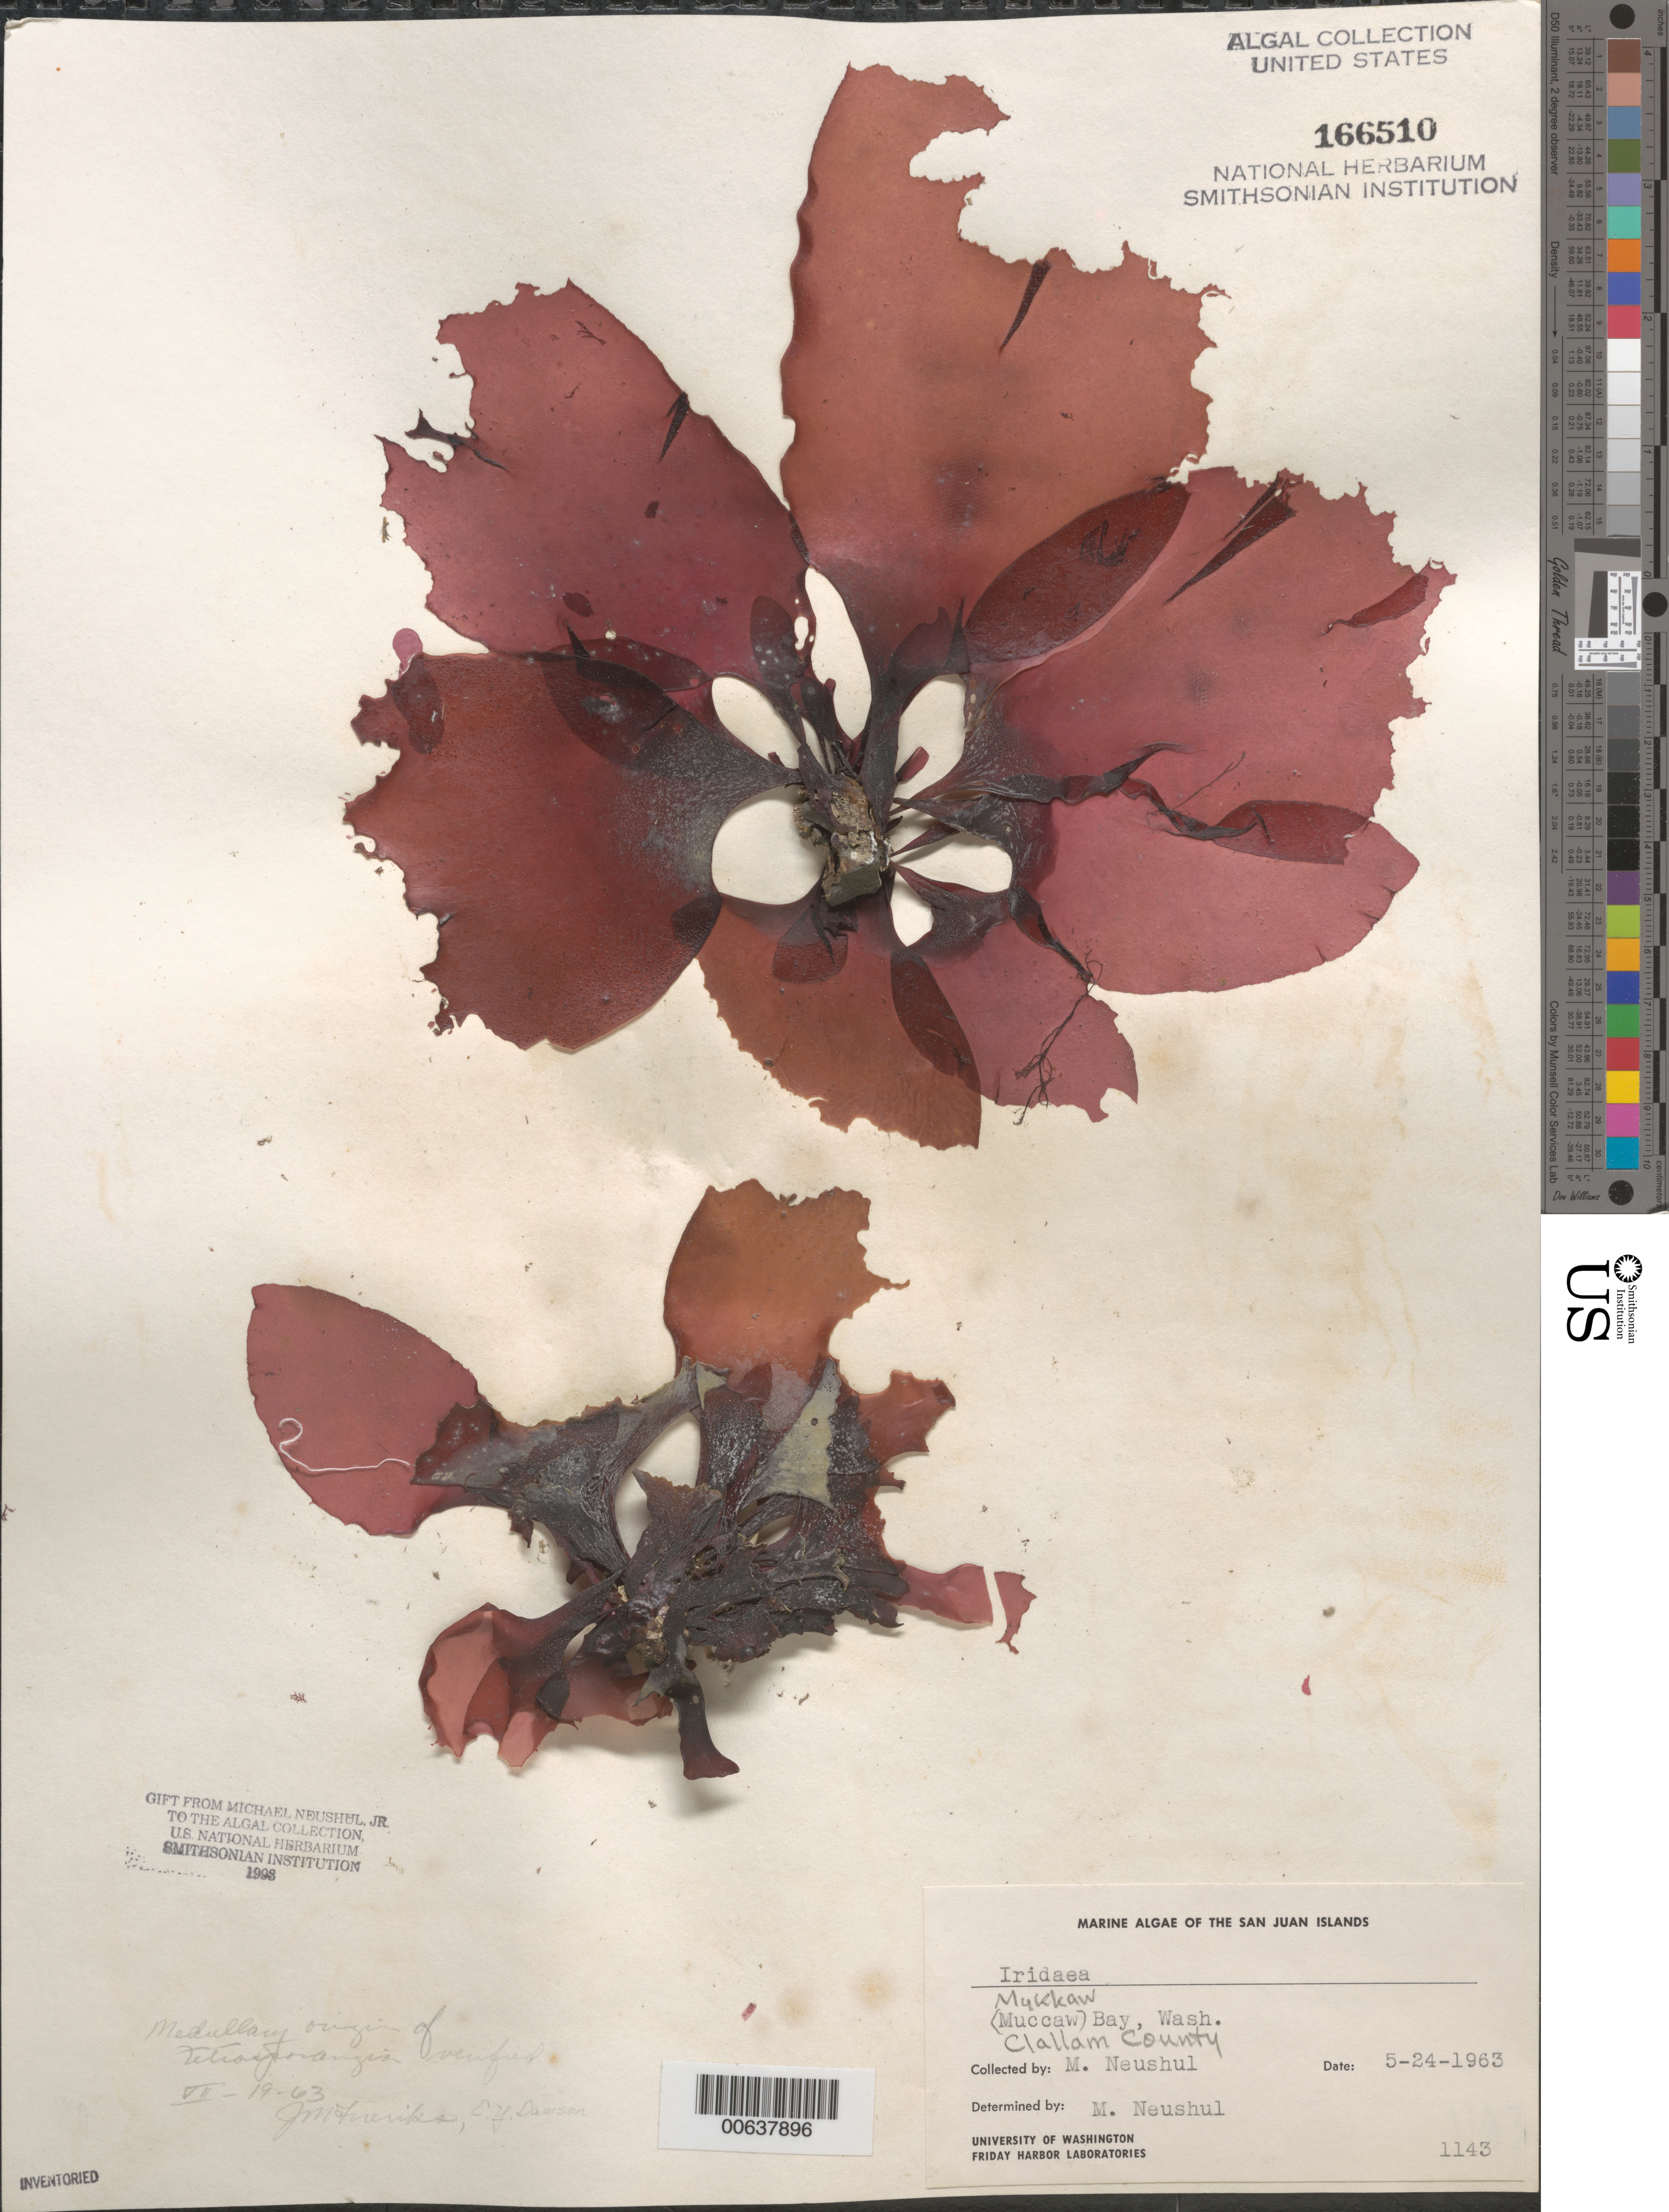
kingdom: Plantae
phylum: Rhodophyta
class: Florideophyceae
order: Gigartinales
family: Gigartinaceae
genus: Iridaea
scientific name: Iridaea sp.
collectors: M. Neushul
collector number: Neushul 1143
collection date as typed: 24 May 1963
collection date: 1963-05-24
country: United States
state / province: Washington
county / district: Clallam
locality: Mukkaw Bay (Muccaw Bay)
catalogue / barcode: US 166510